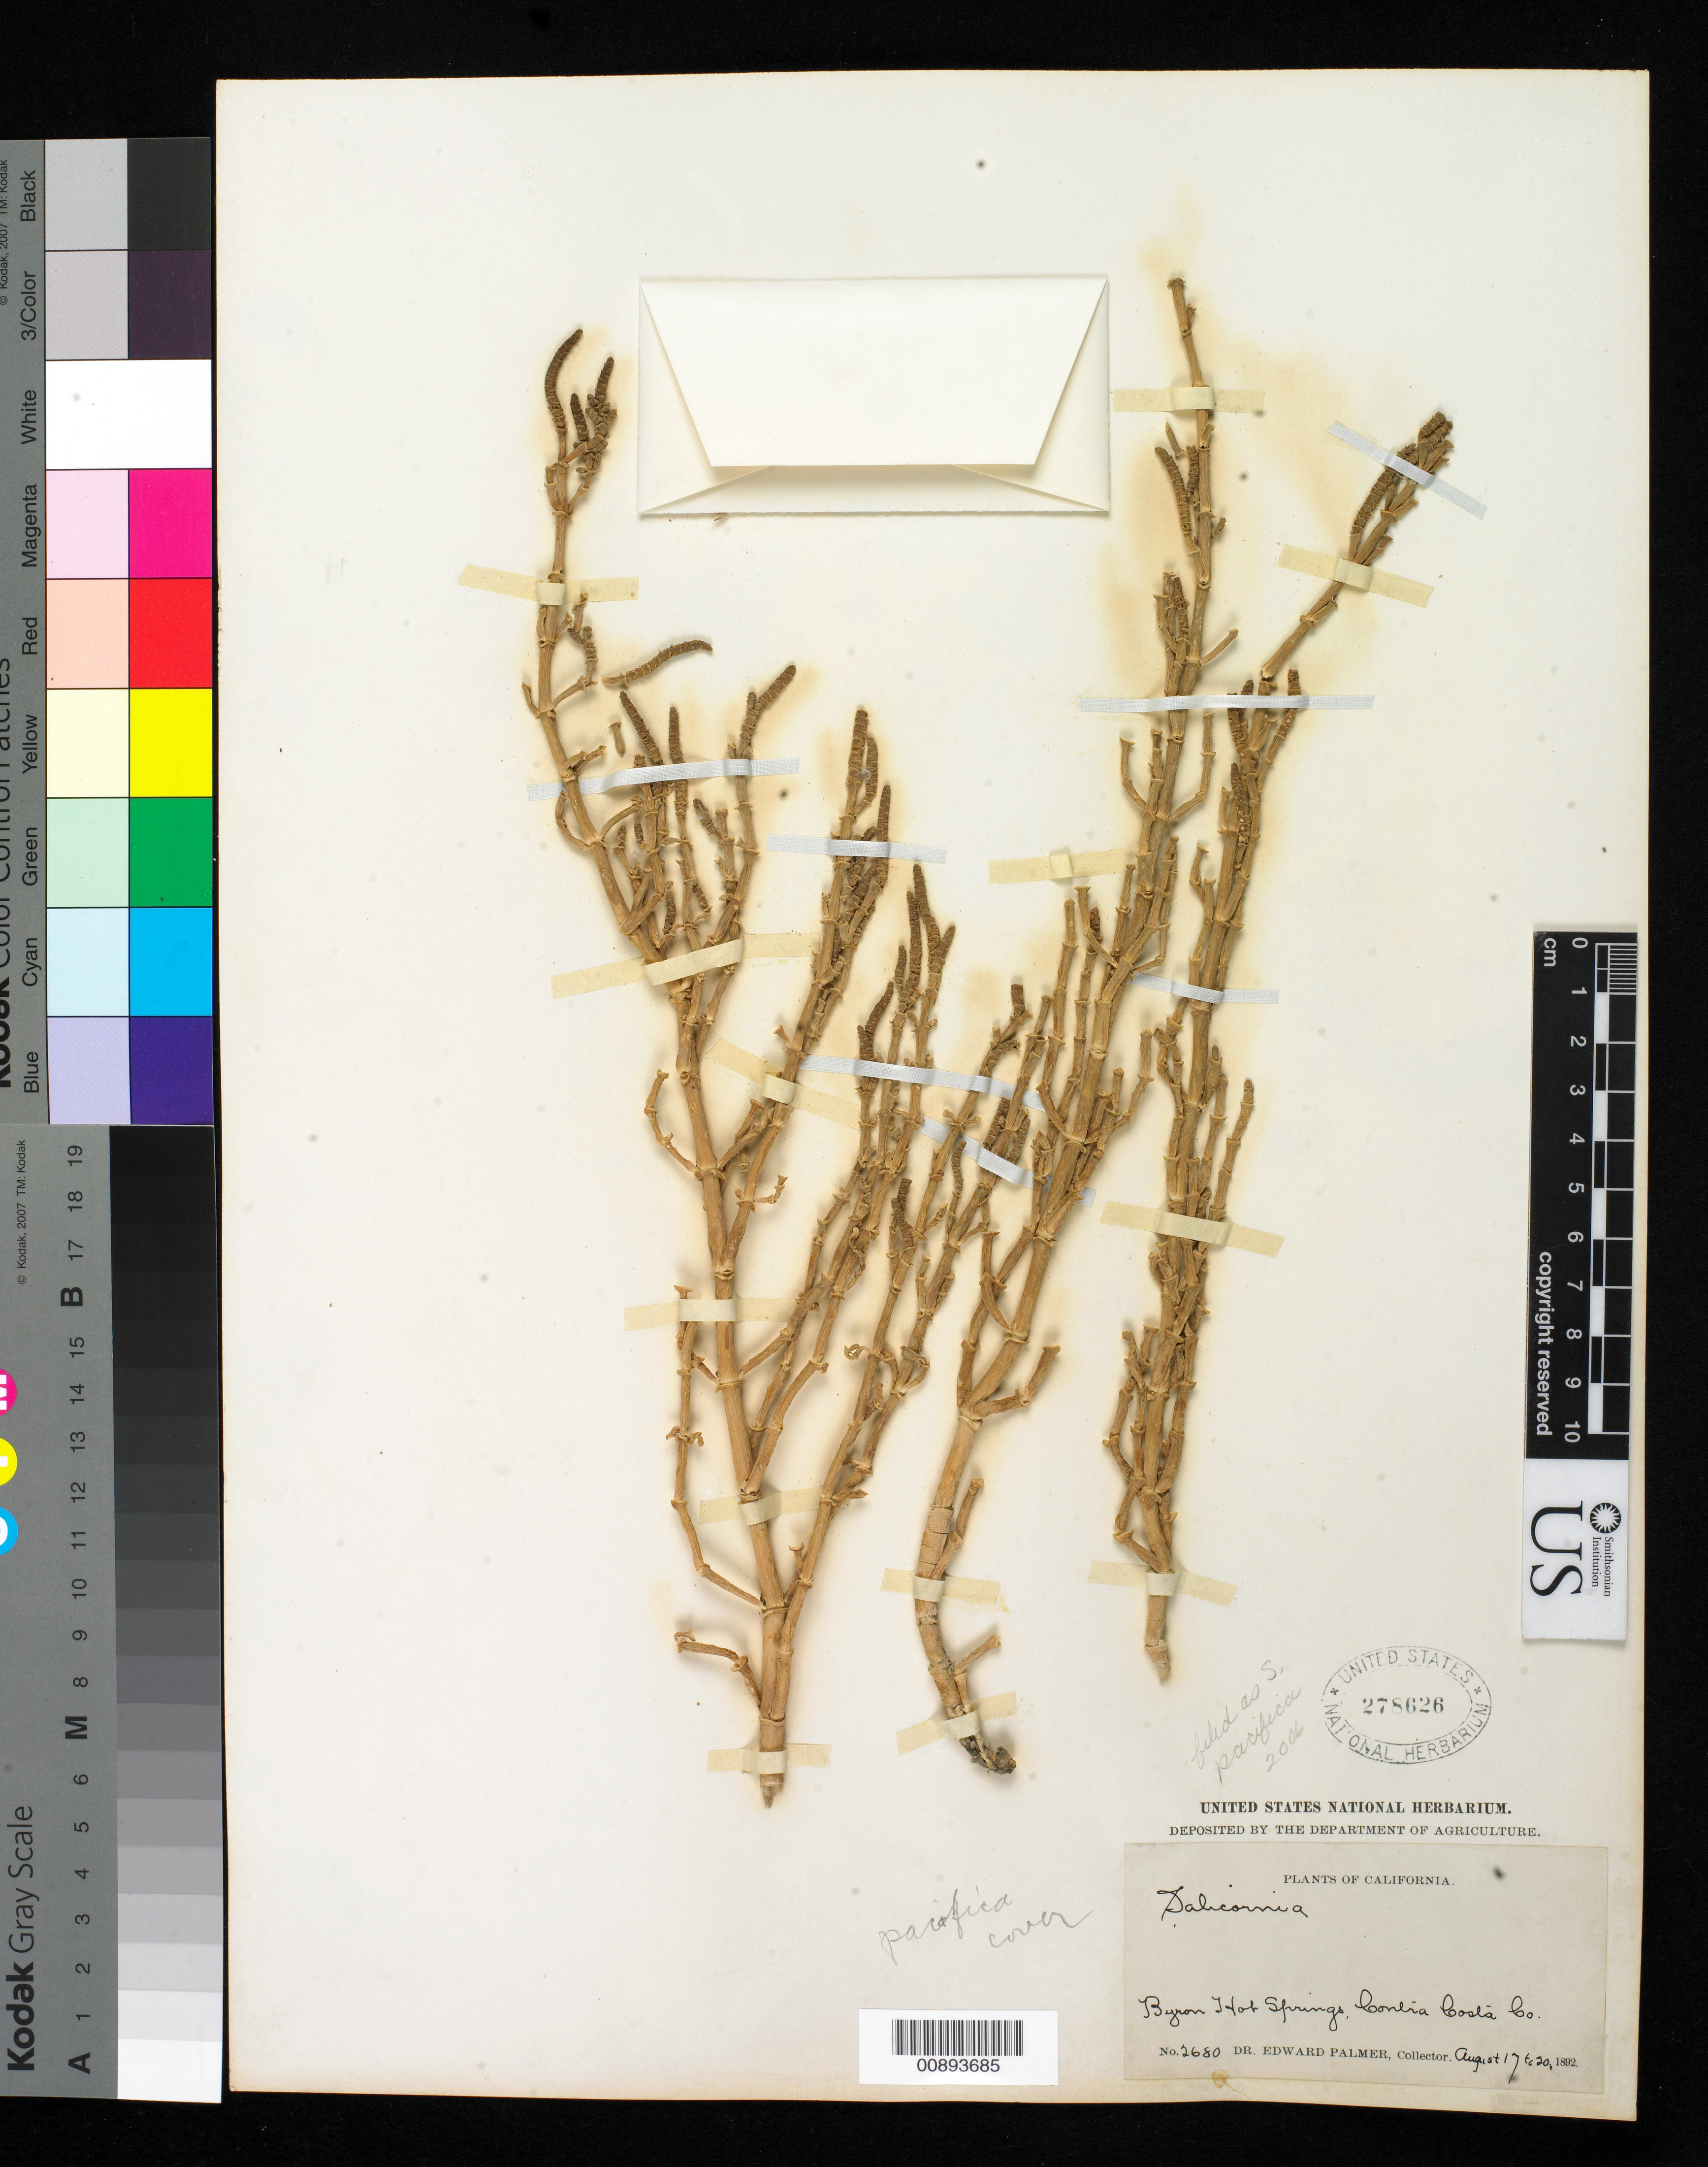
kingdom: Plantae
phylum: Tracheophyta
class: Magnoliopsida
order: Caryophyllales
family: Amaranthaceae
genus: Salicornia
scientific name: Salicornia pacifica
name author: Standl.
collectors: E. Palmer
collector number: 2680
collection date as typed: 17 Aug 1892 to 20 Aug 1892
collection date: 1892-08-17/1892-08-20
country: United States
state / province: California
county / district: Contra Costa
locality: Byron Hot Springs, Contra Costa County, California.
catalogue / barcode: US 278626